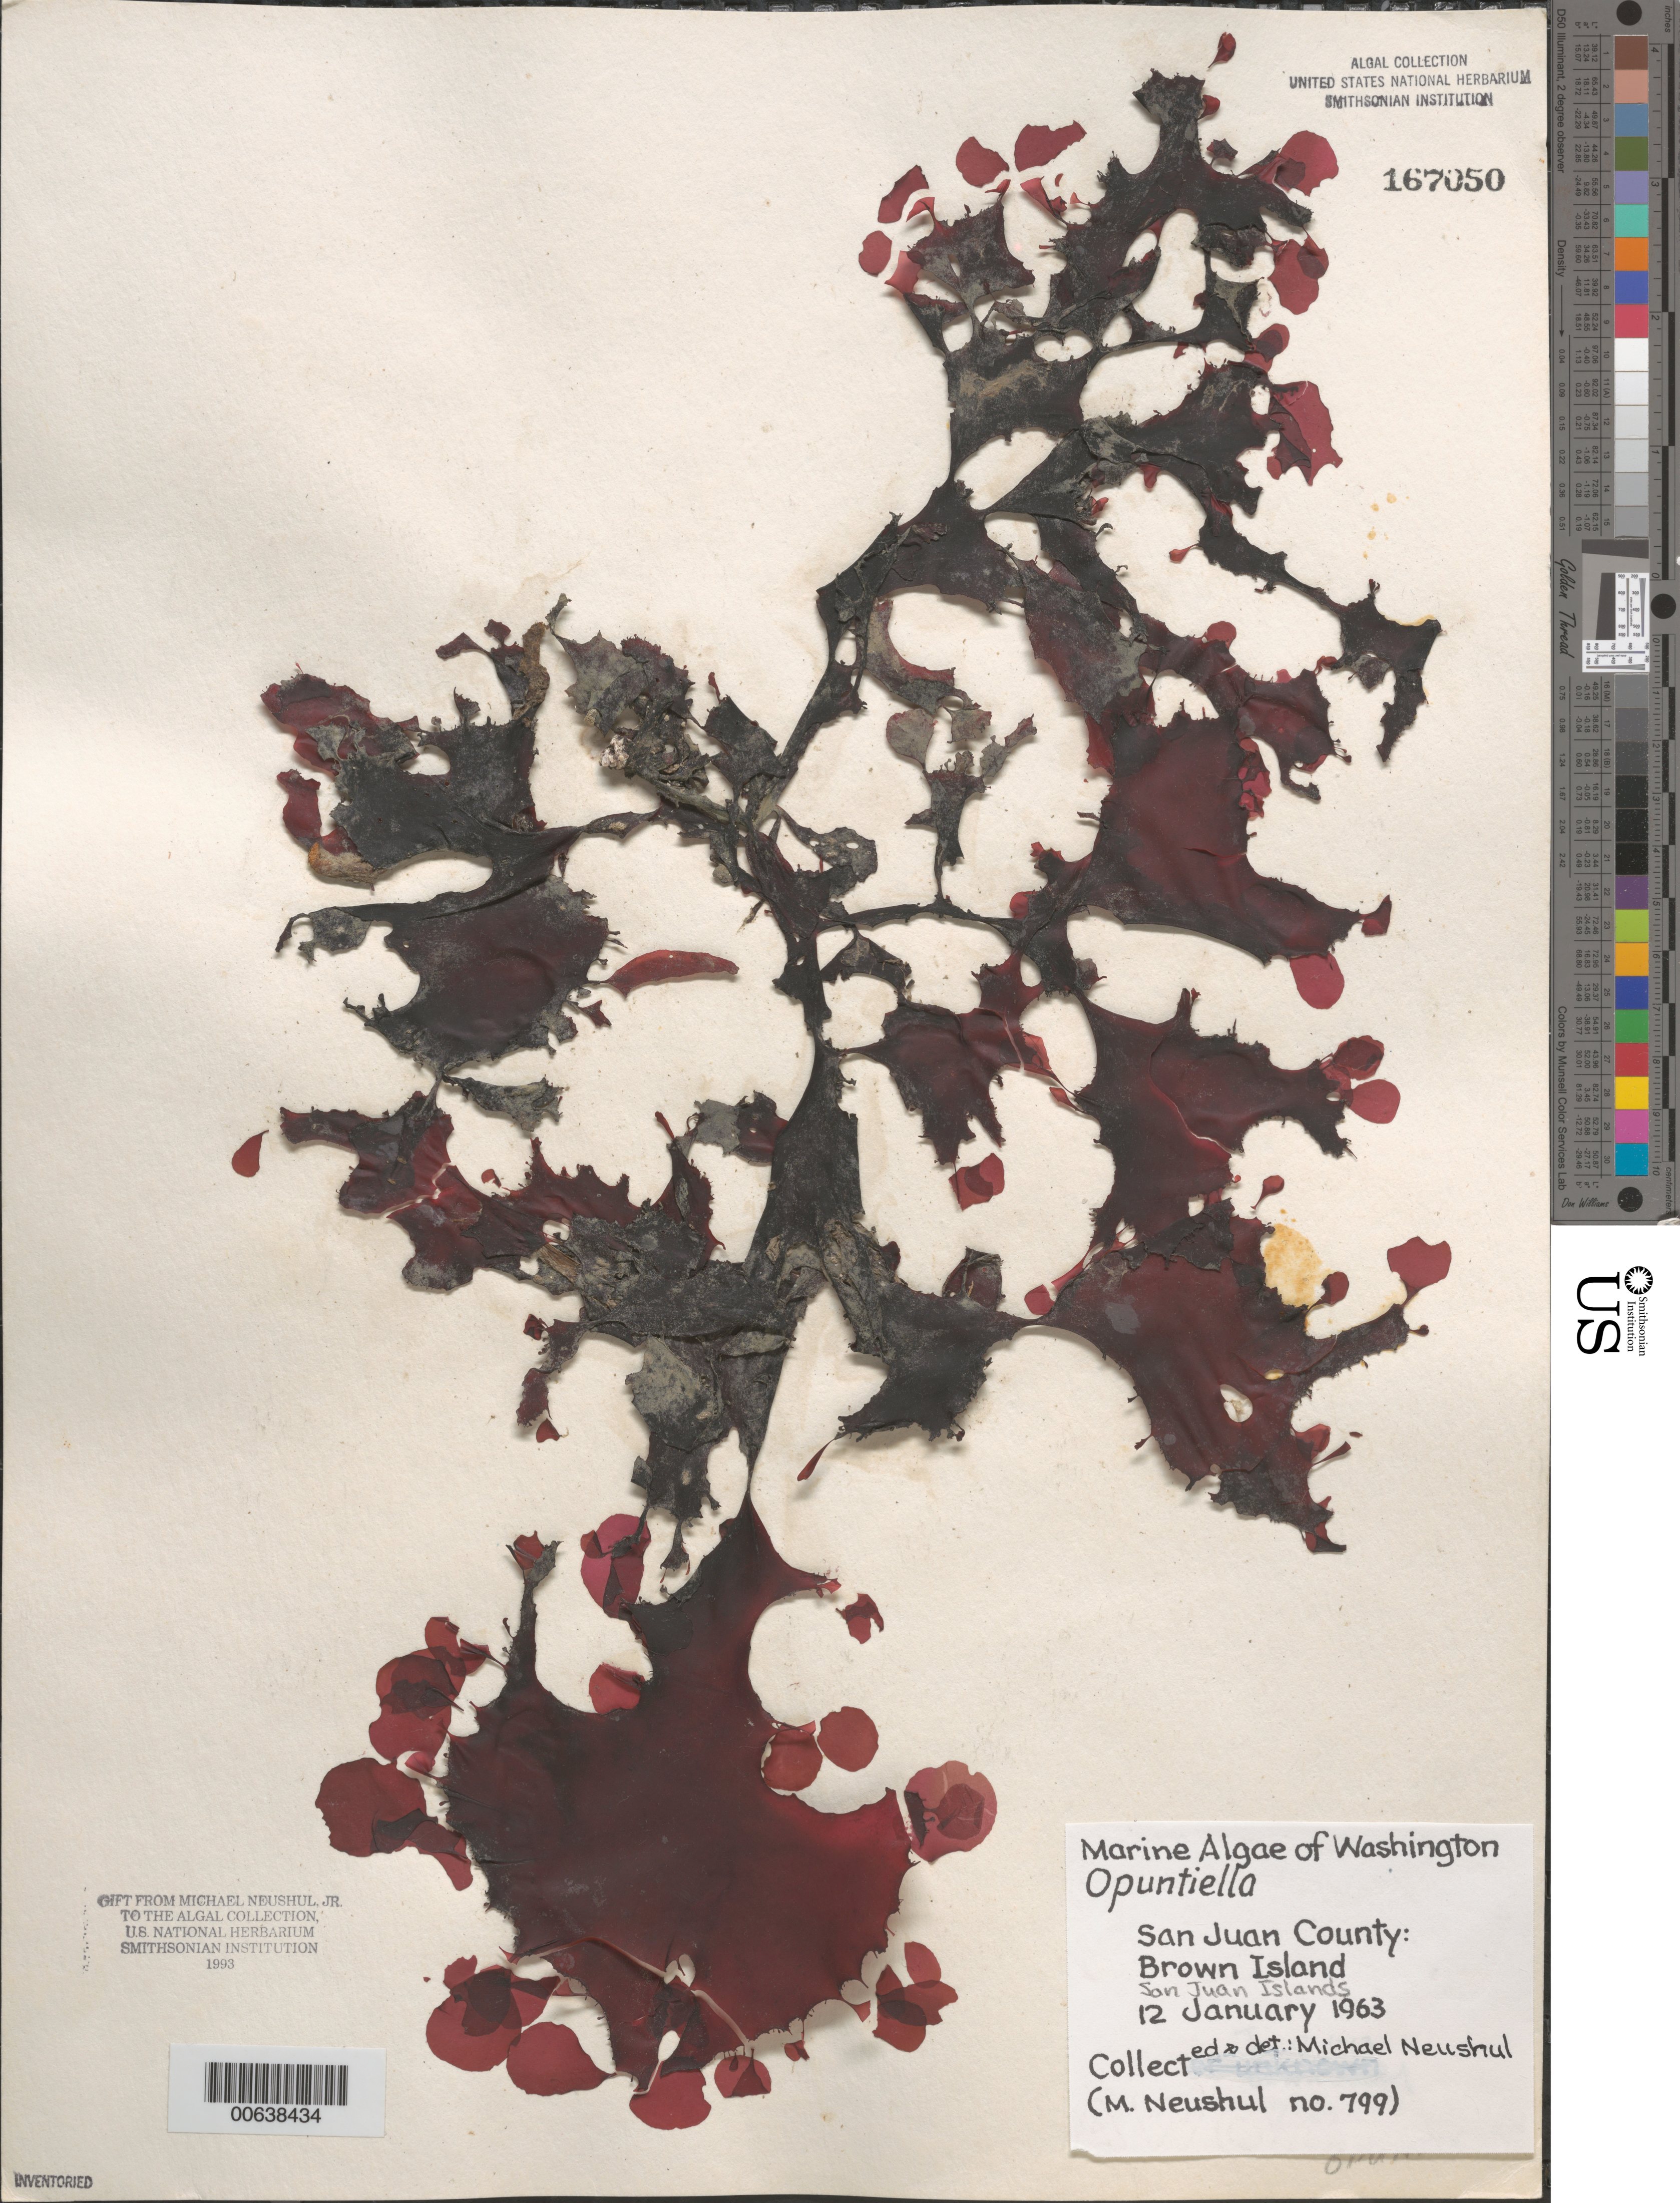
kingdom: Plantae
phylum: Rhodophyta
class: Florideophyceae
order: Gigartinales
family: Furcellariaceae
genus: Opuntiella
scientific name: Opuntiella sp.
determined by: Neushul, M.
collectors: M. Neushul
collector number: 799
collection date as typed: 12 Jan 1963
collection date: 1963-01-12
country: United States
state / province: Washington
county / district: San Juan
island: Brown Island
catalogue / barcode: US 167050